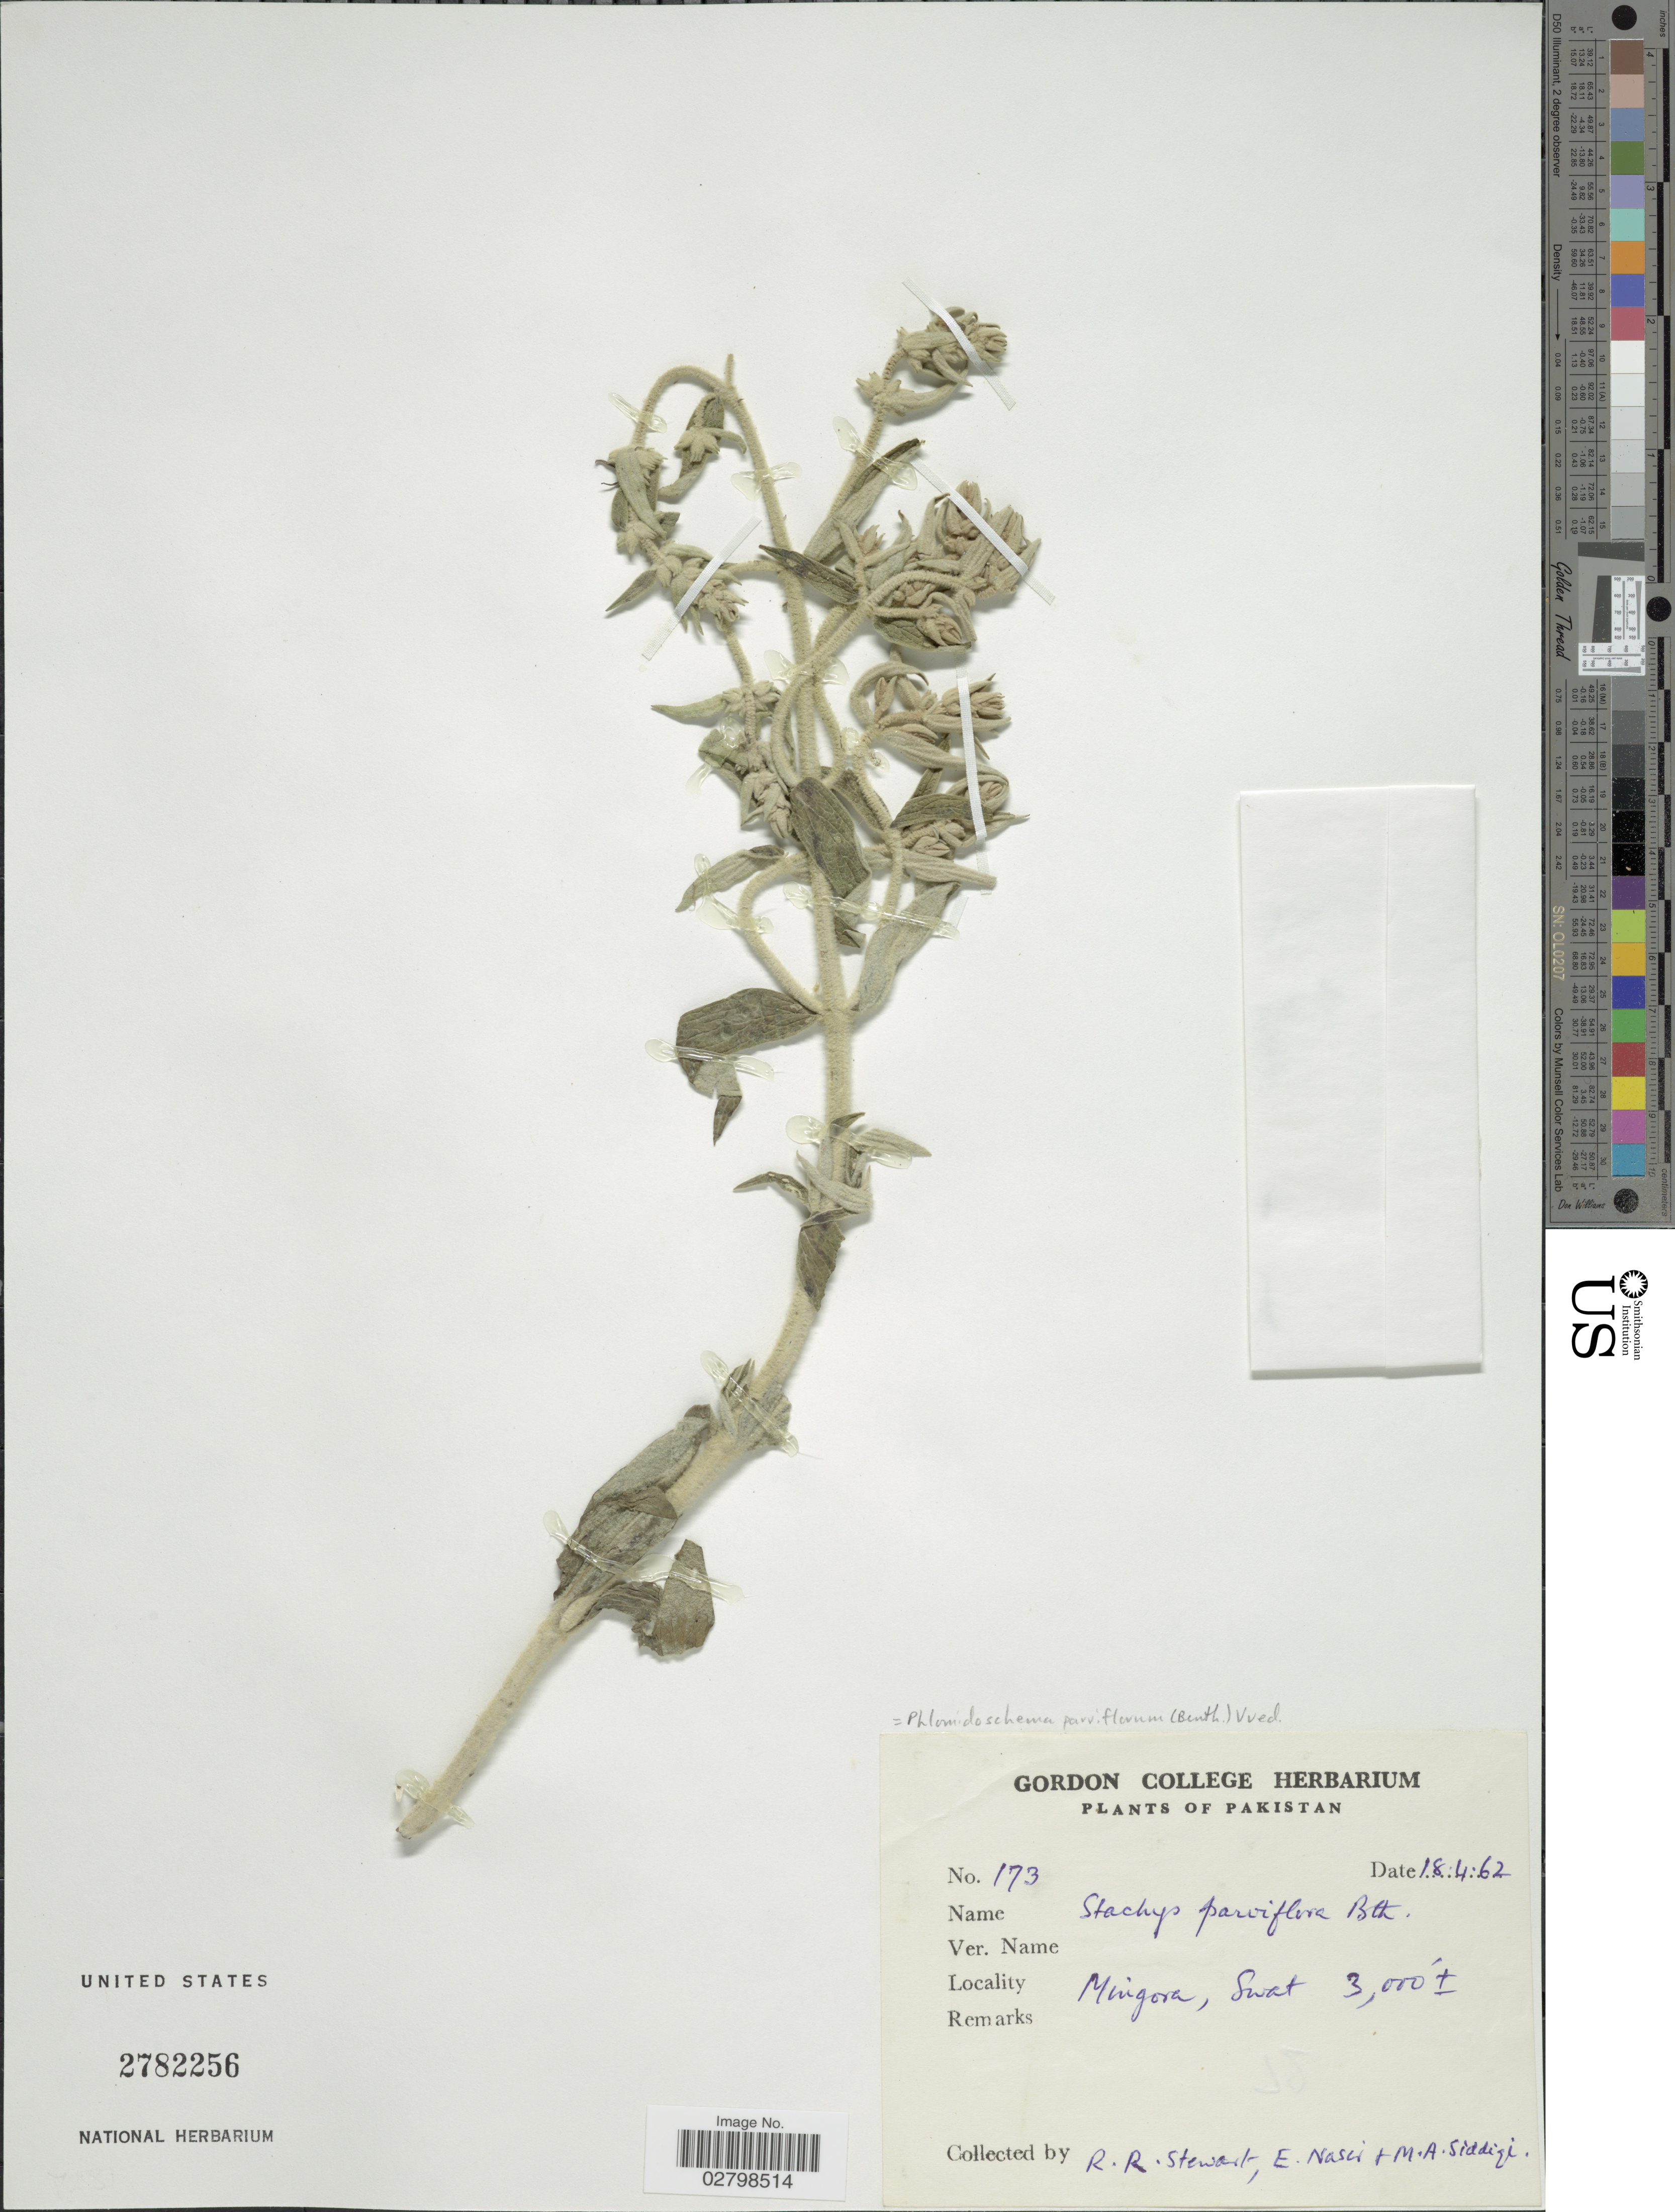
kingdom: Plantae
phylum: Tracheophyta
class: Magnoliopsida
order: Lamiales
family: Lamiaceae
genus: Phlomidoschema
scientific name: Phlomidoschema parviflorum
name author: (Benth.) Vved.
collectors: R. R. Stewart, E. Nasei & M. Siddiqi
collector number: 173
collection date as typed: Transcribed d/m/y: 18/4/62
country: Pakistan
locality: Mingora, Swat.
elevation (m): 914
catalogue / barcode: US 2782256